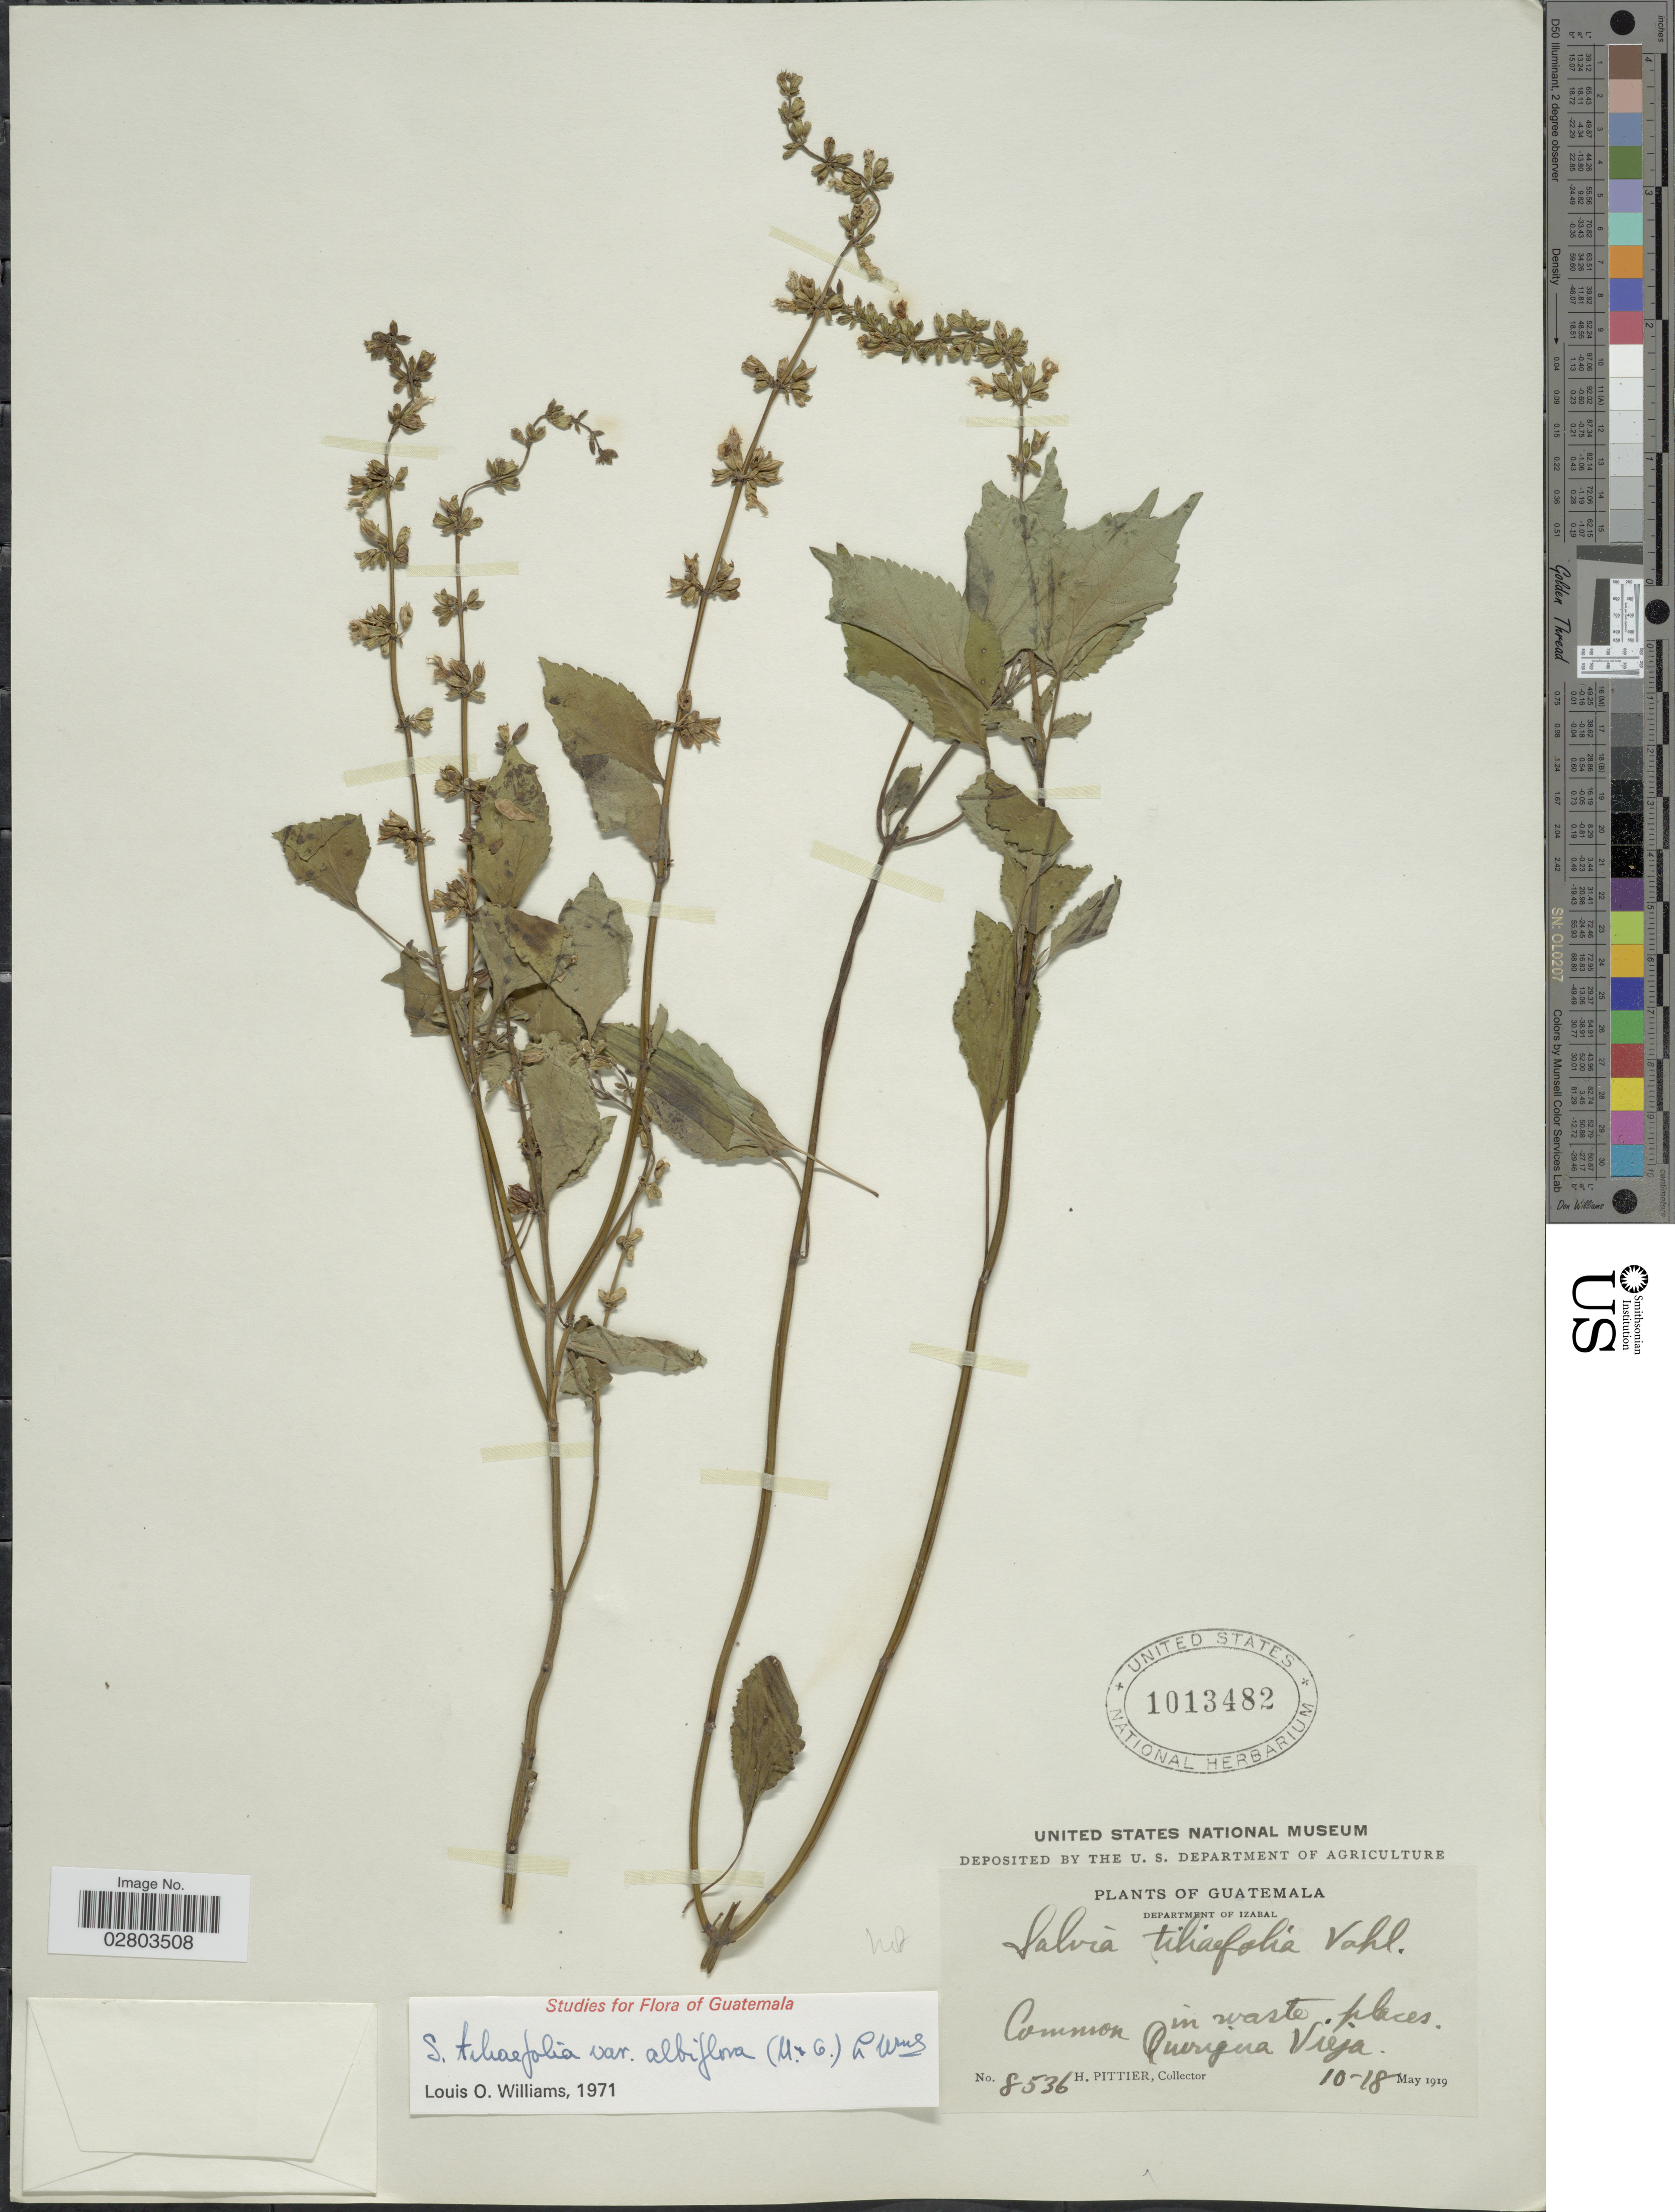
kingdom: Plantae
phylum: Tracheophyta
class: Magnoliopsida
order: Lamiales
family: Lamiaceae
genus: Salvia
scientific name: Salvia tiliifolia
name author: Vahl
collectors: H. F. Pittier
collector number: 8536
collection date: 1919-05-10/1919-05-18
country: Guatemala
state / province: Izabal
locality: Department of Izabal. Quirigua Vieja.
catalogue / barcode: US 1013482